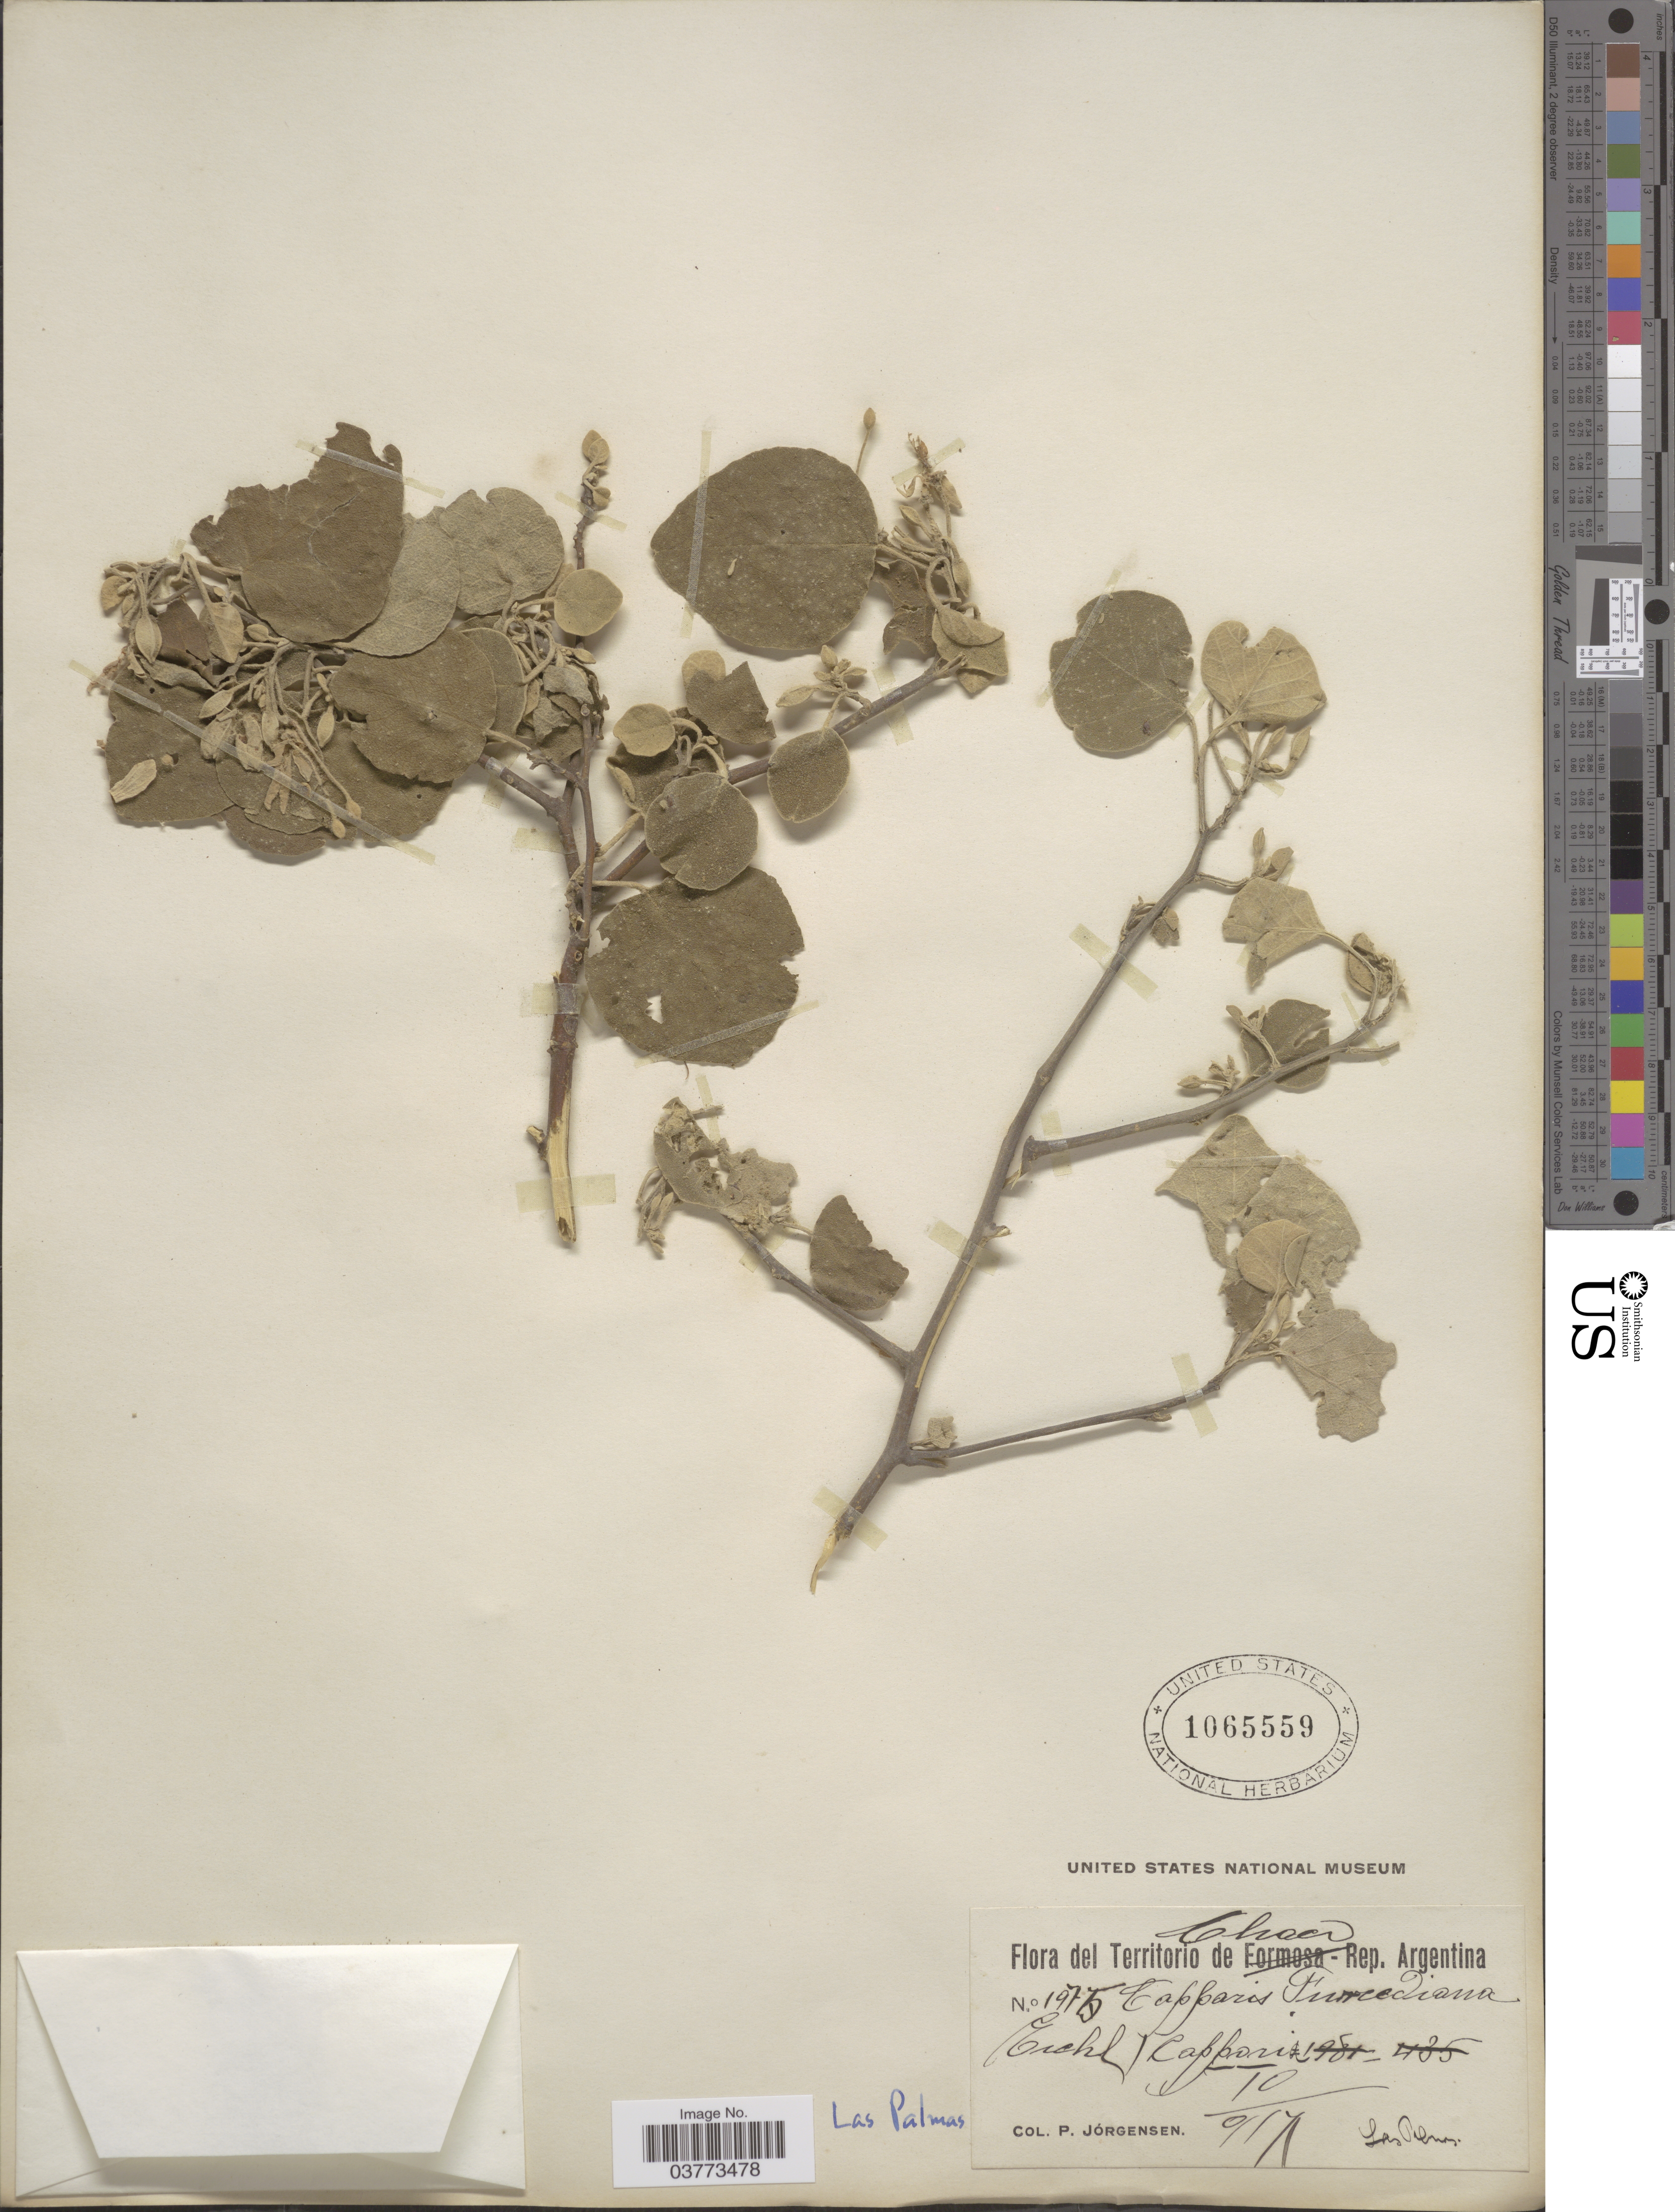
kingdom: Plantae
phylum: Tracheophyta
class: Magnoliopsida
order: Brassicales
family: Capparaceae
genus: Capparicordis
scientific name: Capparicordis tweediana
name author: (Eichler) Iltis & Cornejo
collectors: P. Jörgensen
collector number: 1975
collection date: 1917-10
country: Argentina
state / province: Chaco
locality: Territorio de Chaco- Rep. Argentina. Las Palmas.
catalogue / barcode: US 1065559